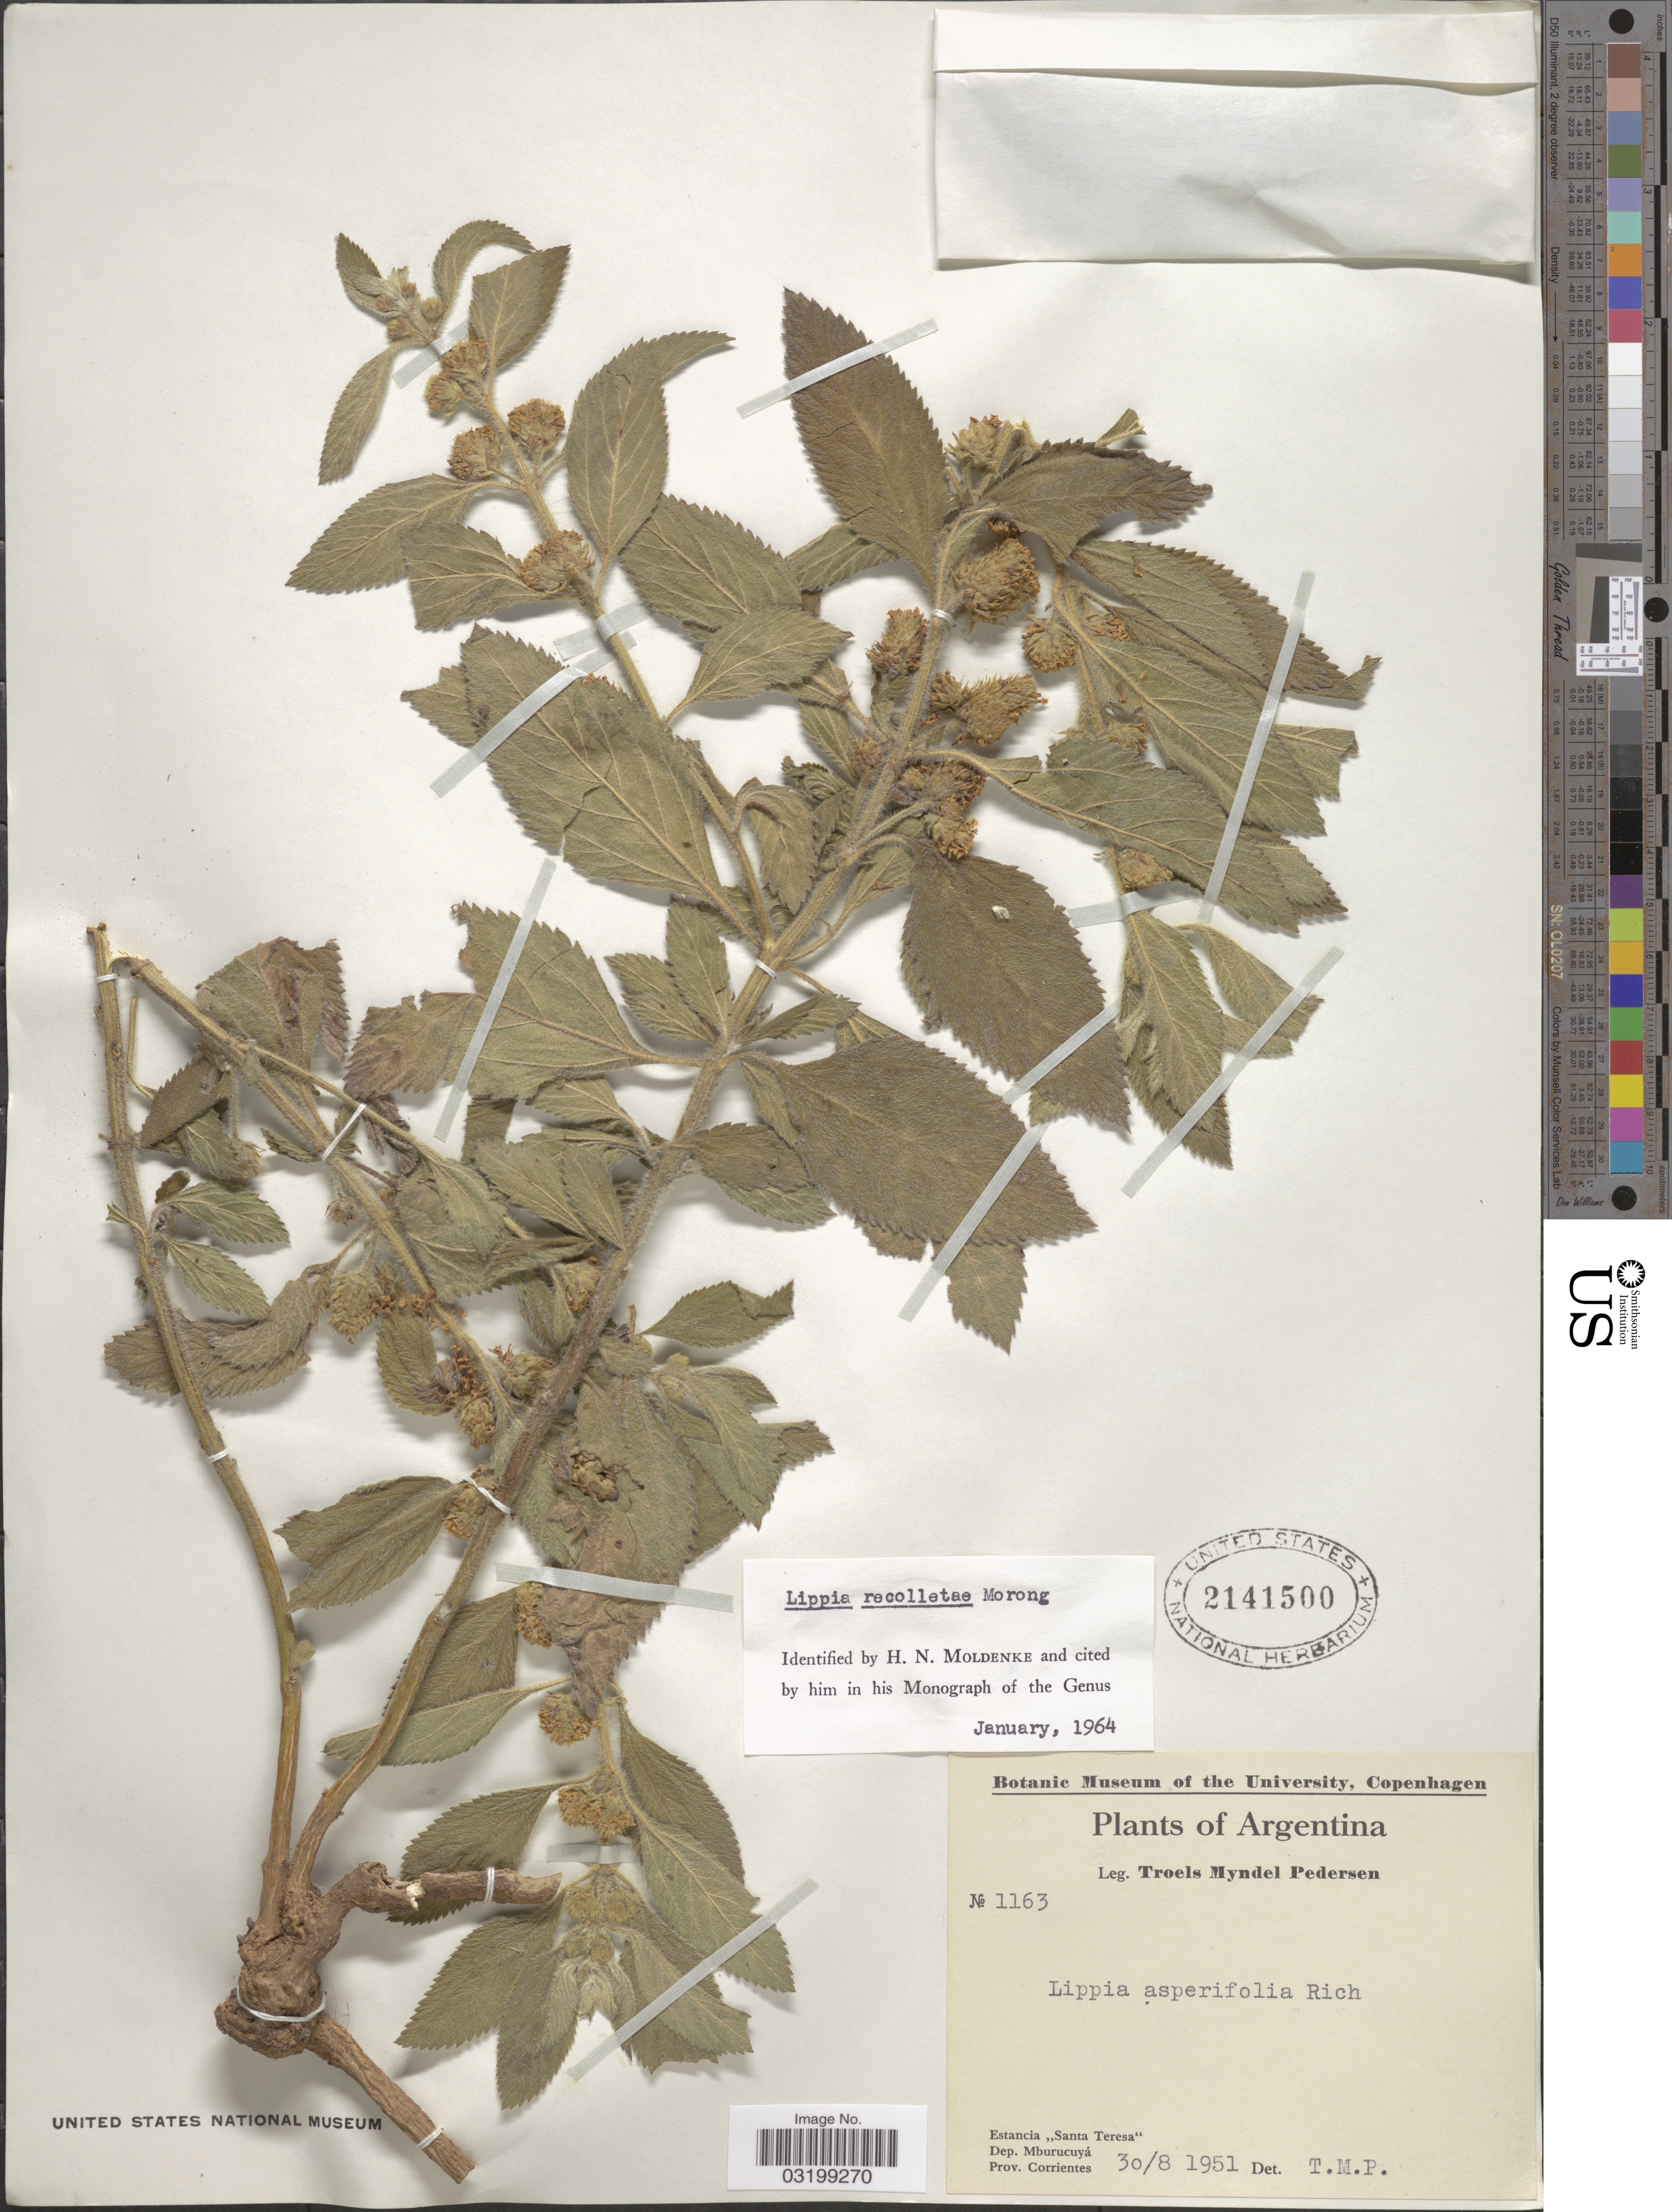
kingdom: Plantae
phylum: Tracheophyta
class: Magnoliopsida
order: Lamiales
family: Verbenaceae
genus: Lippia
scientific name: Lippia recolletae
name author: Morong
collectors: T. Pederson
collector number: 1163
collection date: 1951-08-30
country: Argentina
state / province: Corrientes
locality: Estancia "Santa Teresa". Dep. Mburucuyá.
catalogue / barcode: US 2141500